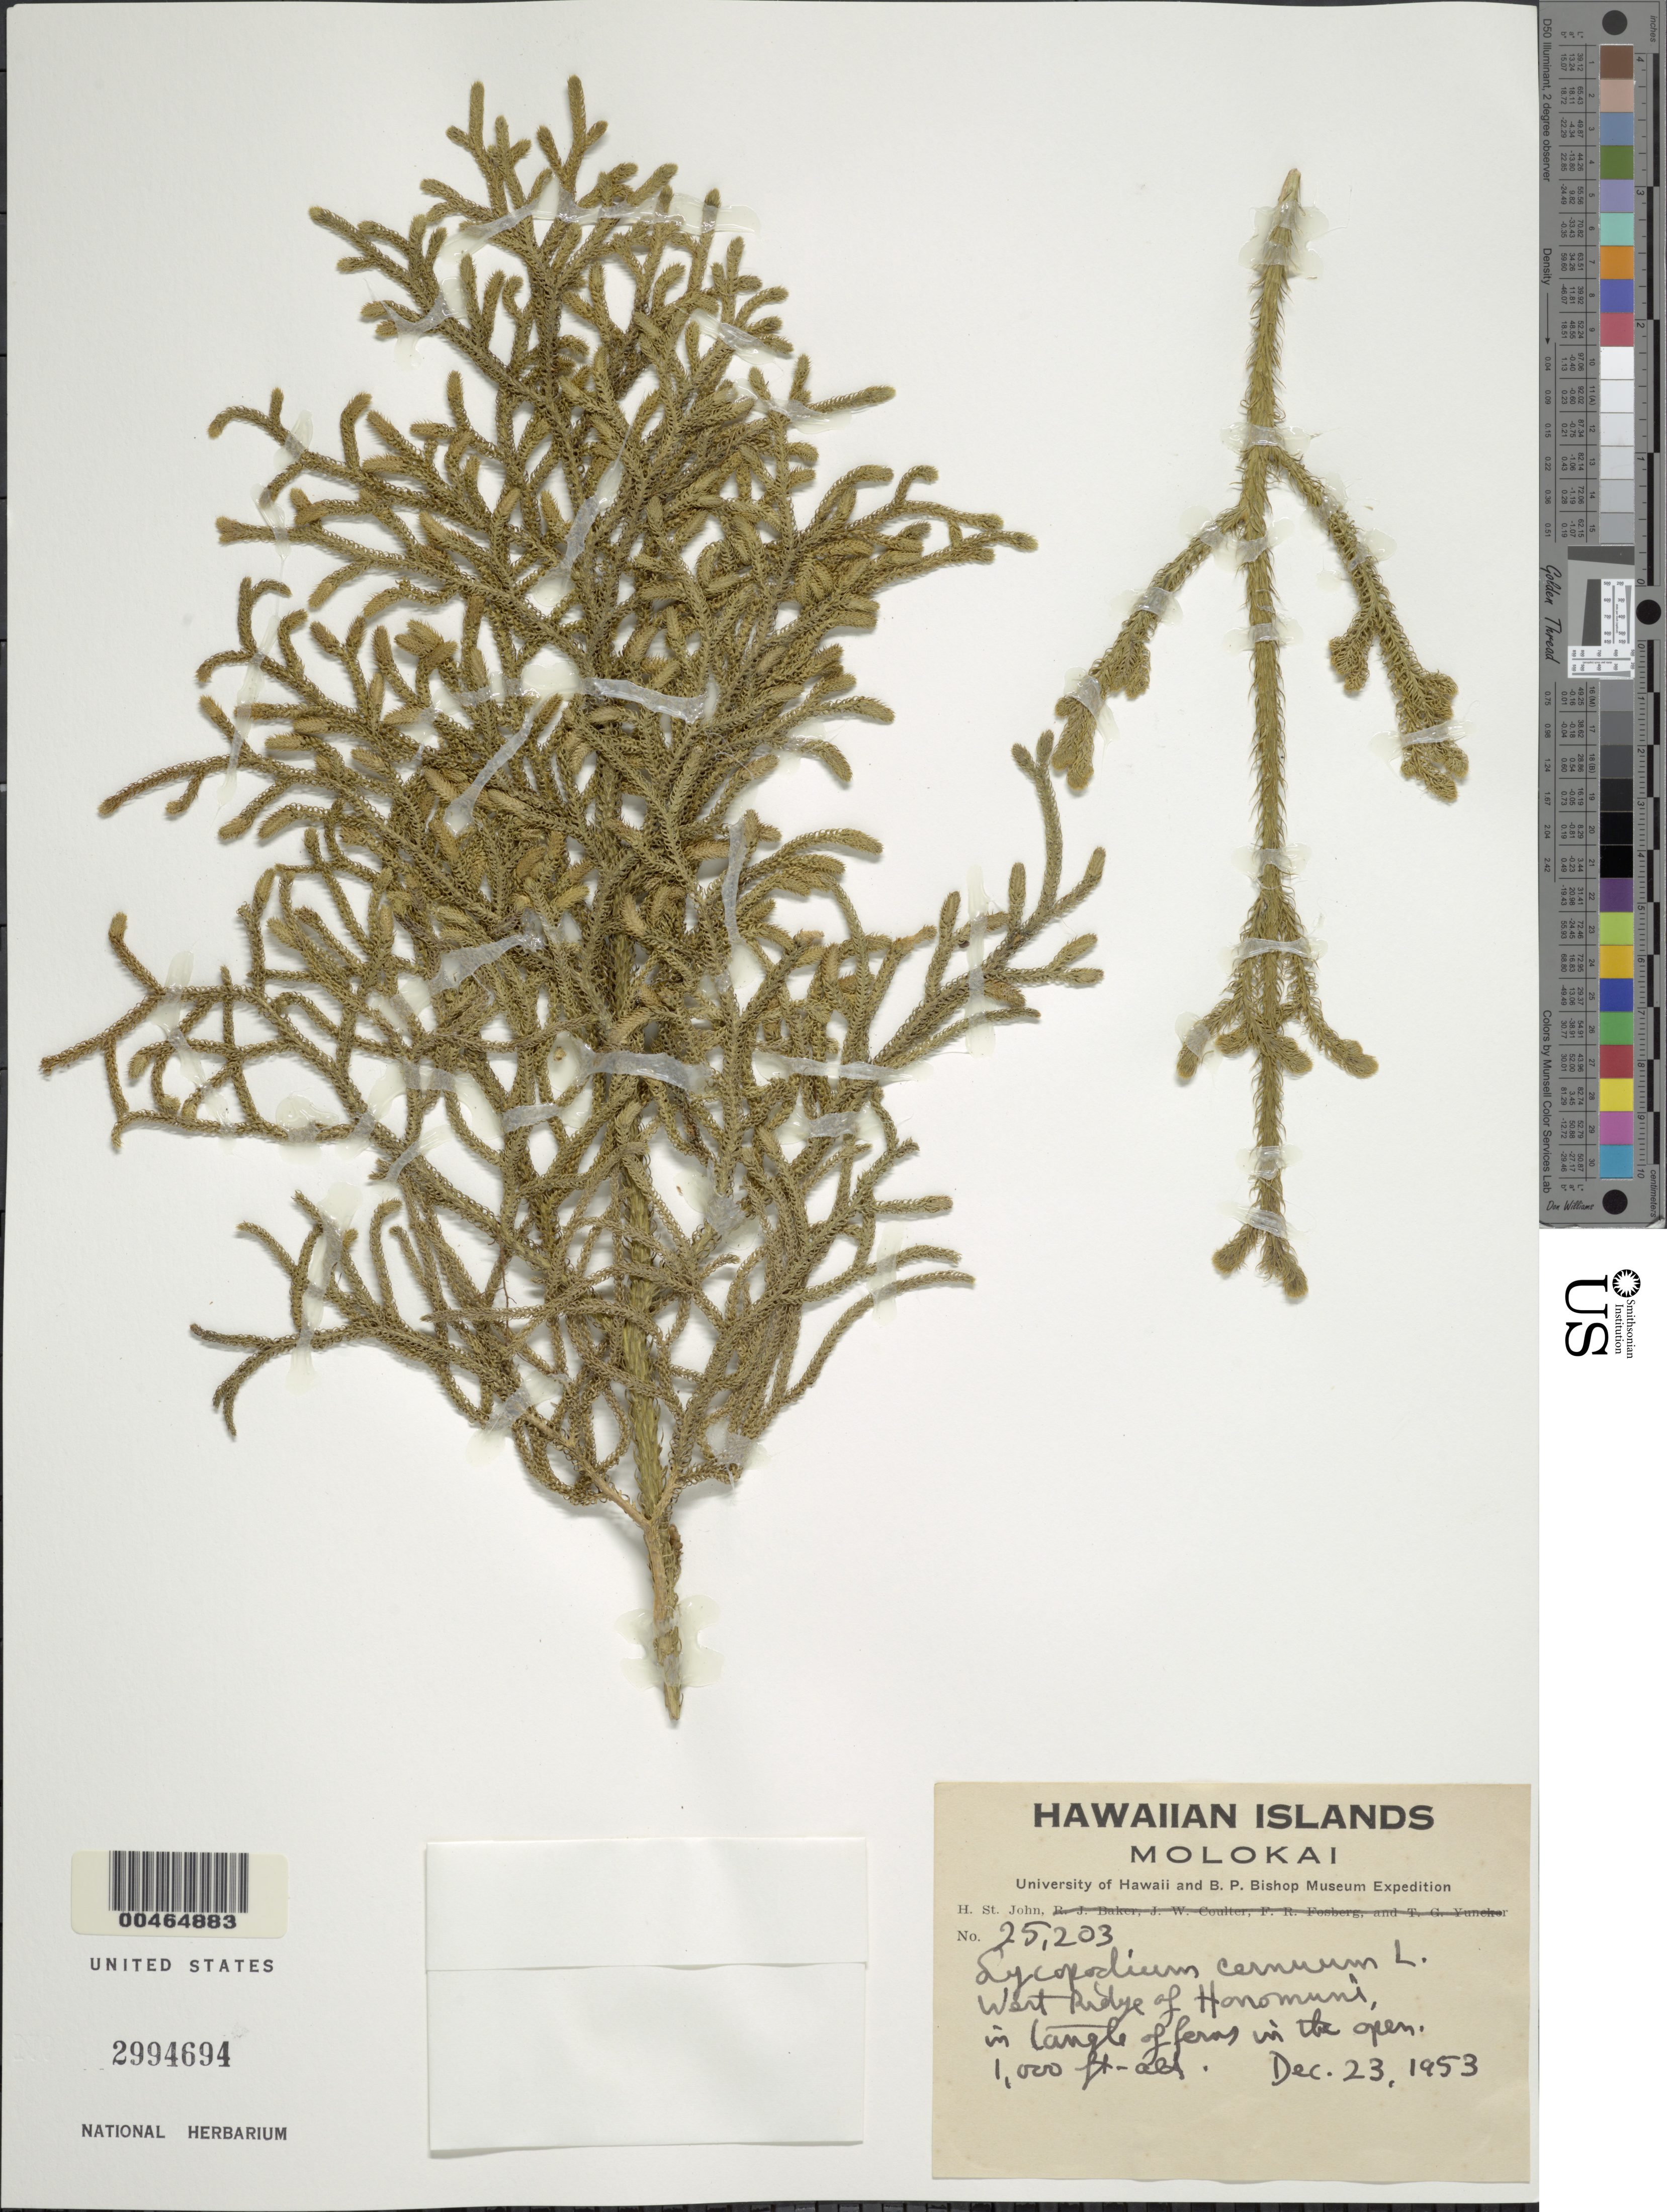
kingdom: Plantae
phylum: Tracheophyta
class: Lycopodiopsida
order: Lycopodiales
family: Lycopodiaceae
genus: Palhinhaea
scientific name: Palhinhaea cernua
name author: (L.) Vasc. & Franco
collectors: H. St. John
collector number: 25203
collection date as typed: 23 Dec 1953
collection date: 1953-12-23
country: United States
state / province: Hawaii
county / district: Maui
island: Moloka'i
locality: W ridge of Honomuni, Molokai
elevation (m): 305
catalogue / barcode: US 2994694